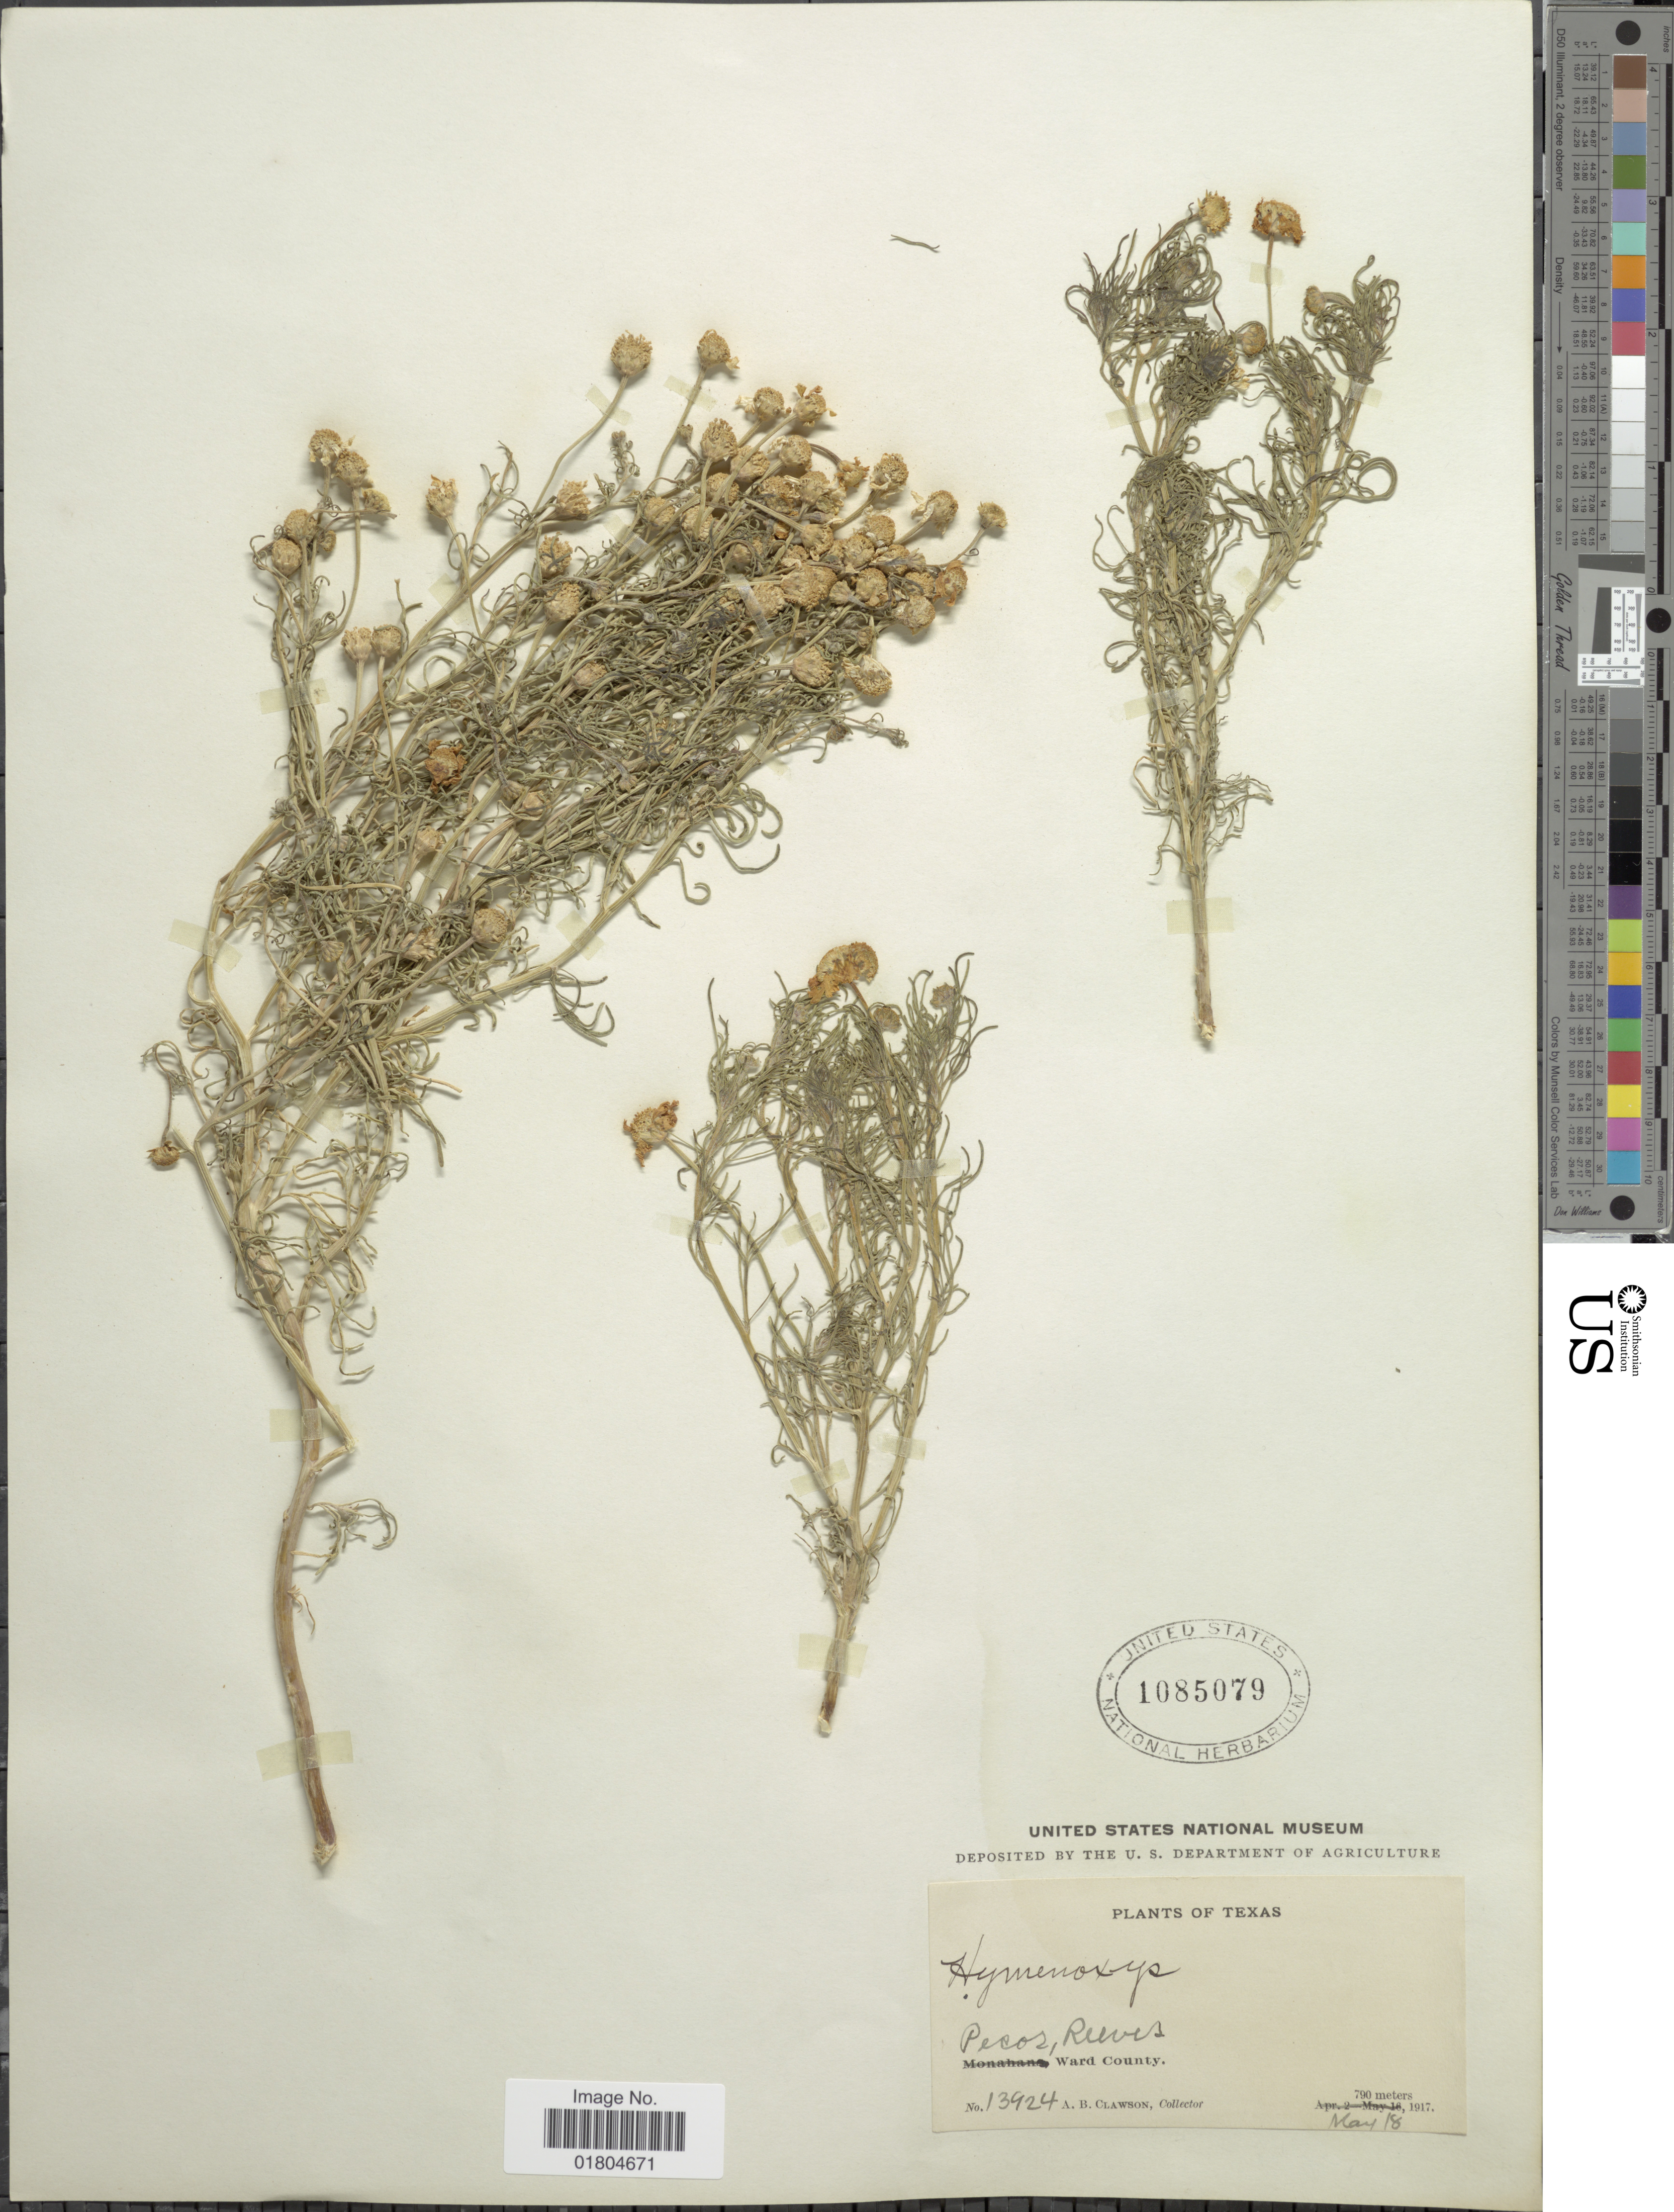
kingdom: Plantae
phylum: Tracheophyta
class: Magnoliopsida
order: Asterales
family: Asteraceae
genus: Hymenoxys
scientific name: Hymenoxys odorata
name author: DC.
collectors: A. Clawson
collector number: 13924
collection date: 1917-05-18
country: United States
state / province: Texas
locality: Pecos, Reeves Ward County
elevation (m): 790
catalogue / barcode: US 1085079